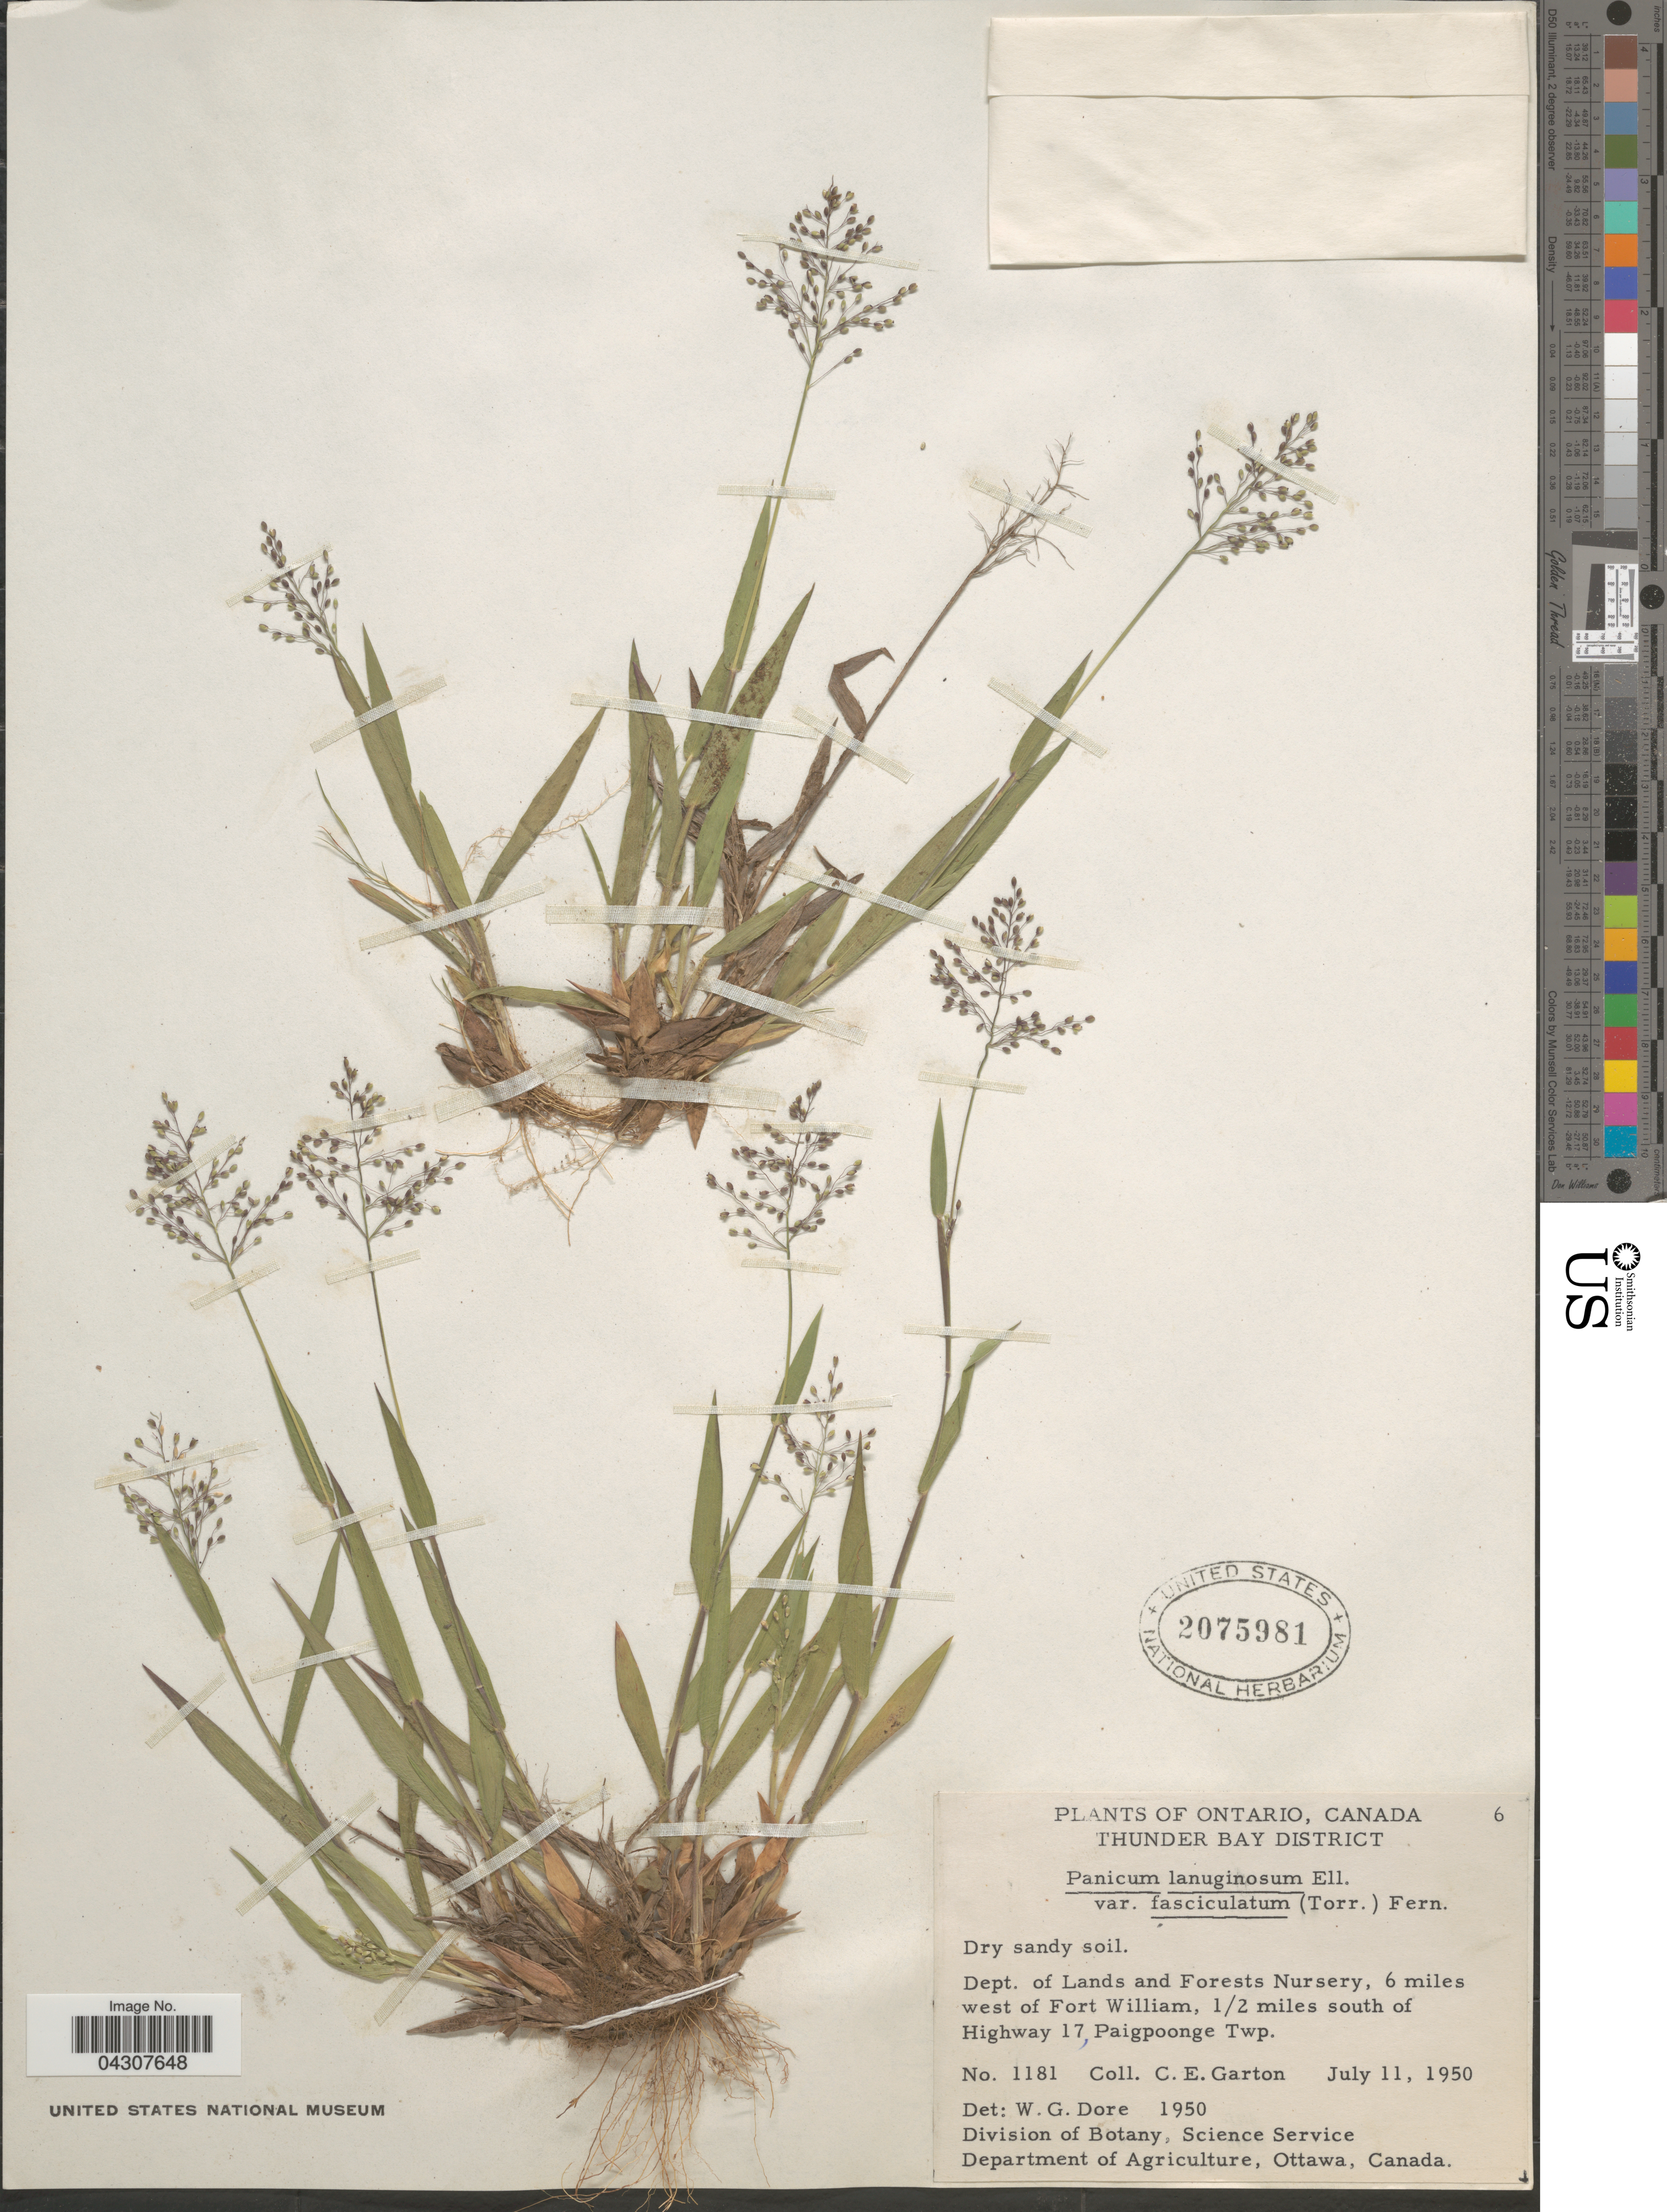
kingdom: Plantae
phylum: Tracheophyta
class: Liliopsida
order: Poales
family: Poaceae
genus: Dichanthelium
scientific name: Dichanthelium acuminatum var. acuminatum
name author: (Sw.) Gould & C.A. Clark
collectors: C. E. Garton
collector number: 1181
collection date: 1950-07-11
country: Canada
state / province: Ontario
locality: Thunder Bay District. Dept. of Lands and Forests Nursery, 6 miles west of Fort William, ½ miles south of Highway 17 Paigpoonge Twp.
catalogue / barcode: US 2075981